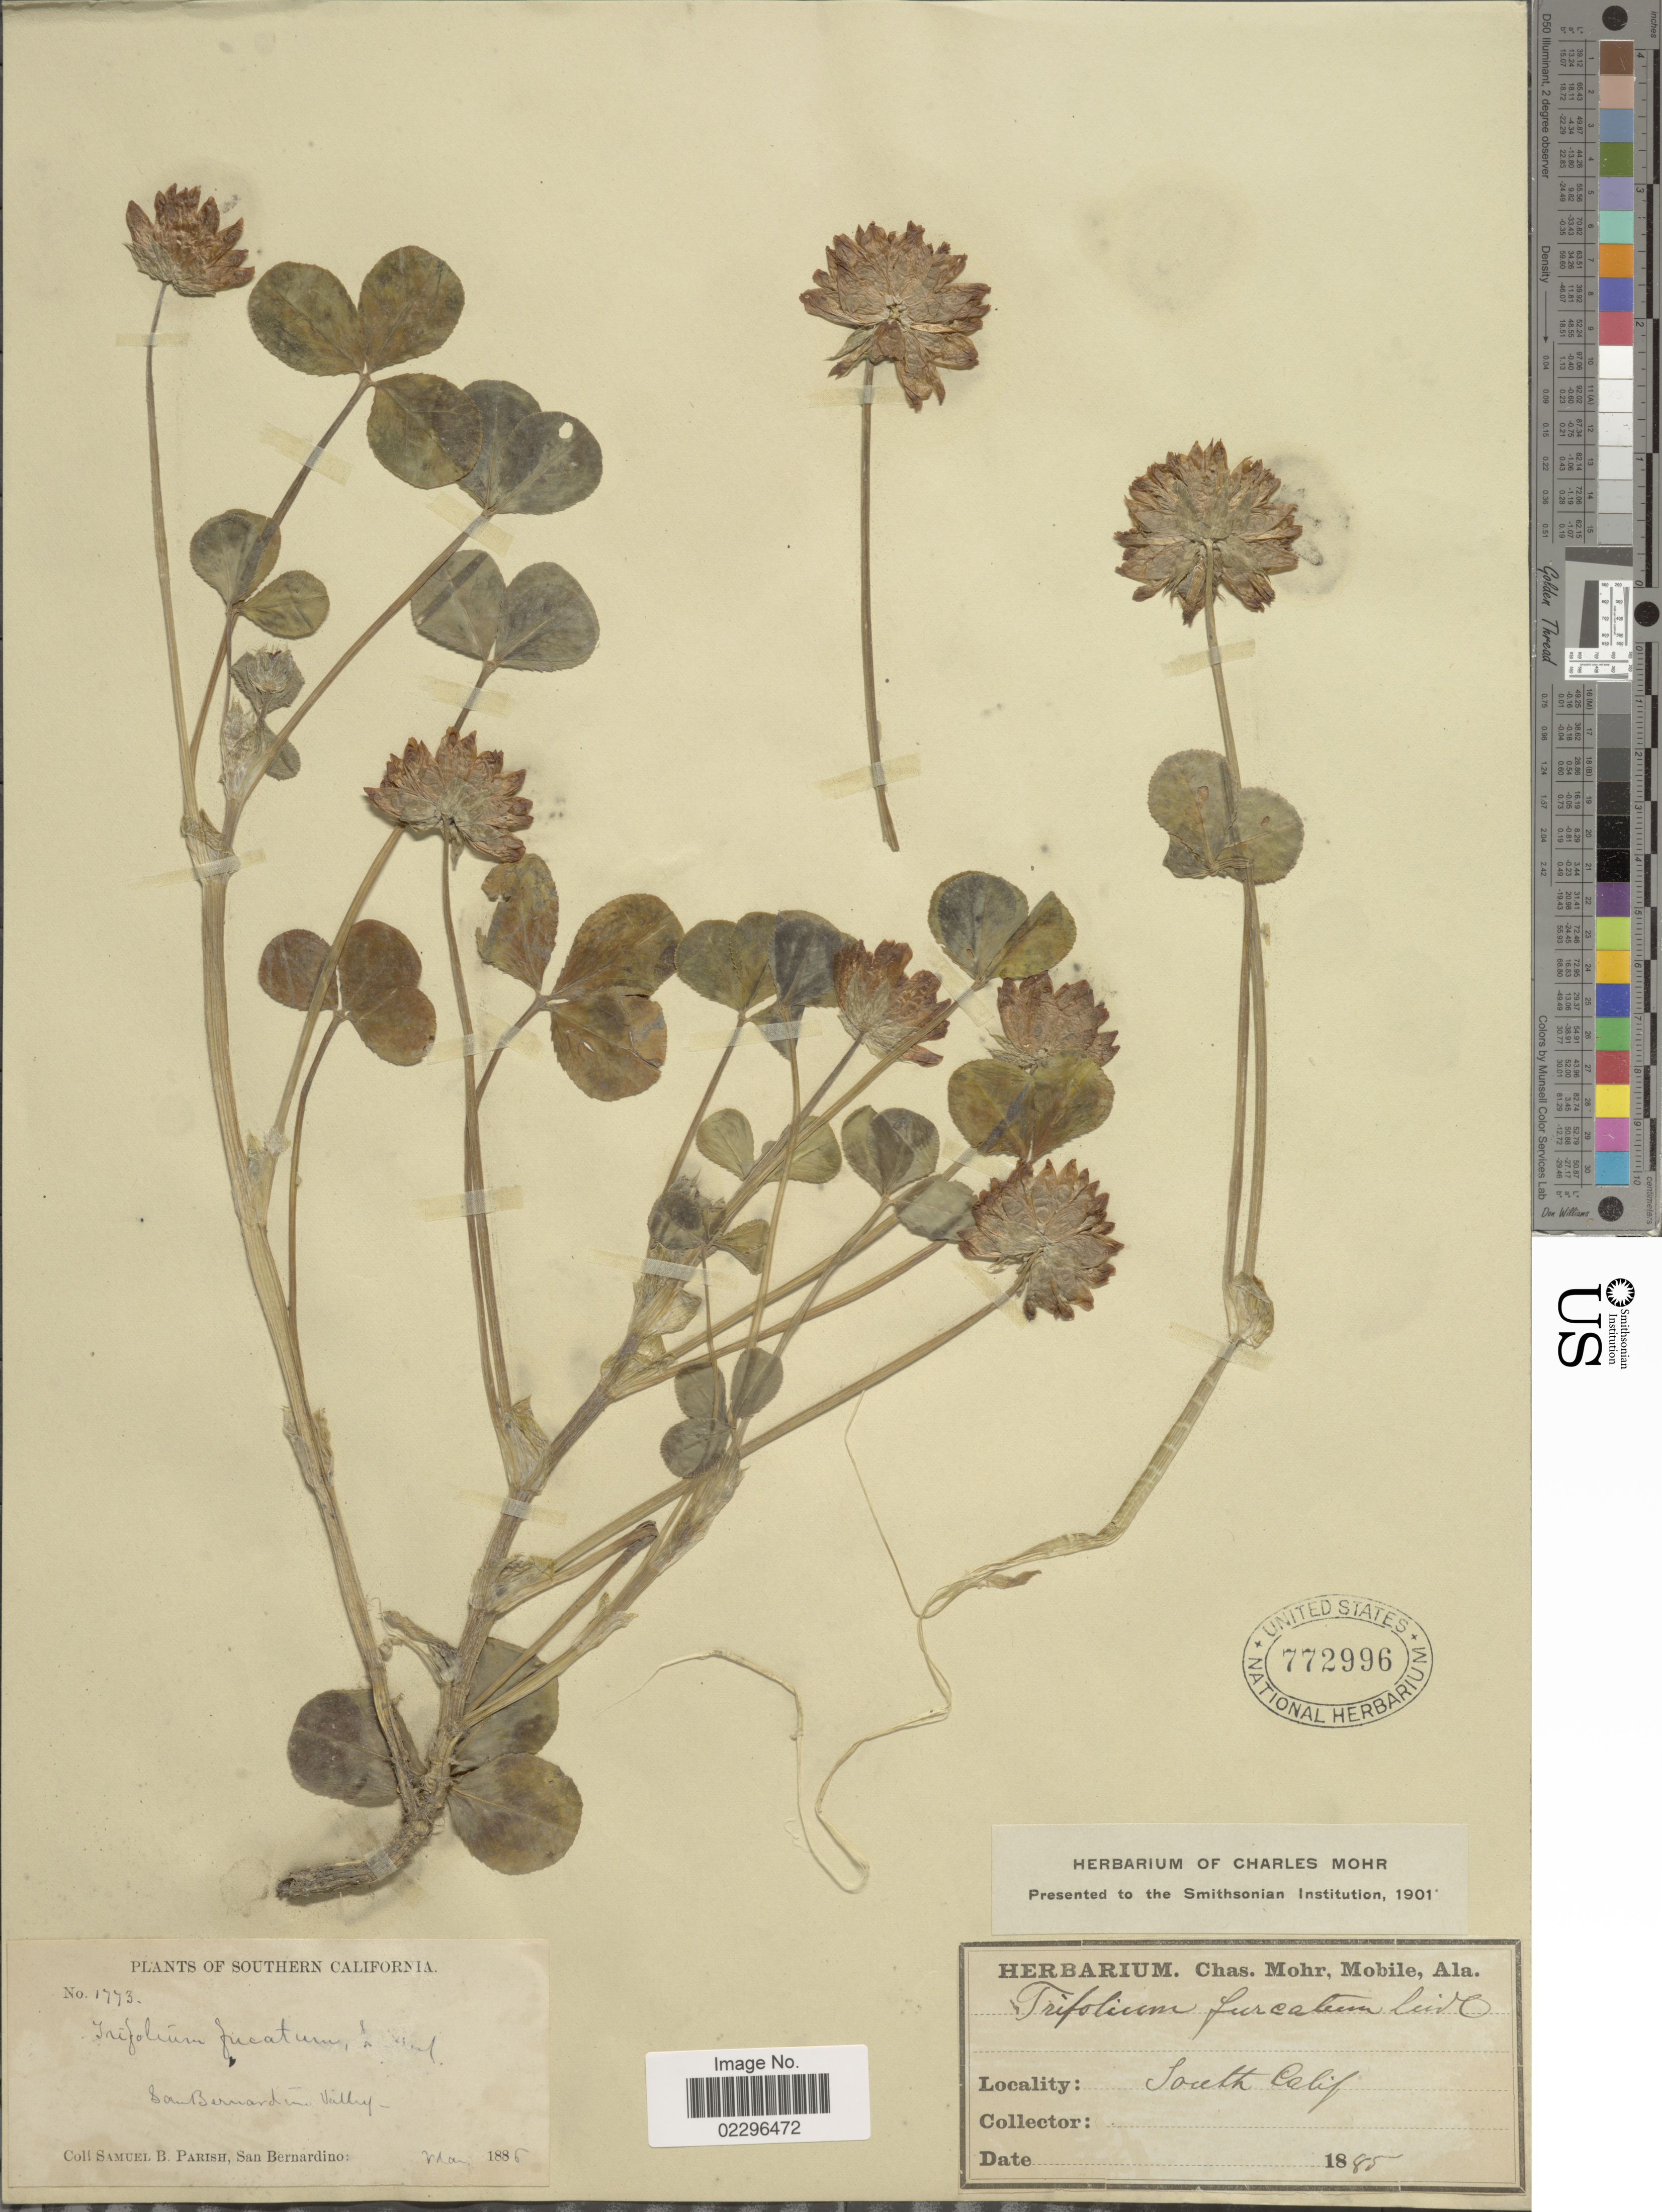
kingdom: Plantae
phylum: Tracheophyta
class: Magnoliopsida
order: Fabales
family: Fabaceae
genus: Trifolium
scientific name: Trifolium fucatum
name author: Lindl.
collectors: S. B. Parish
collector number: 1773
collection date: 1885-05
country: United States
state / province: California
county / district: San Bernardino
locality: South Calif., San Bernardino Valley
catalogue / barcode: US 772996